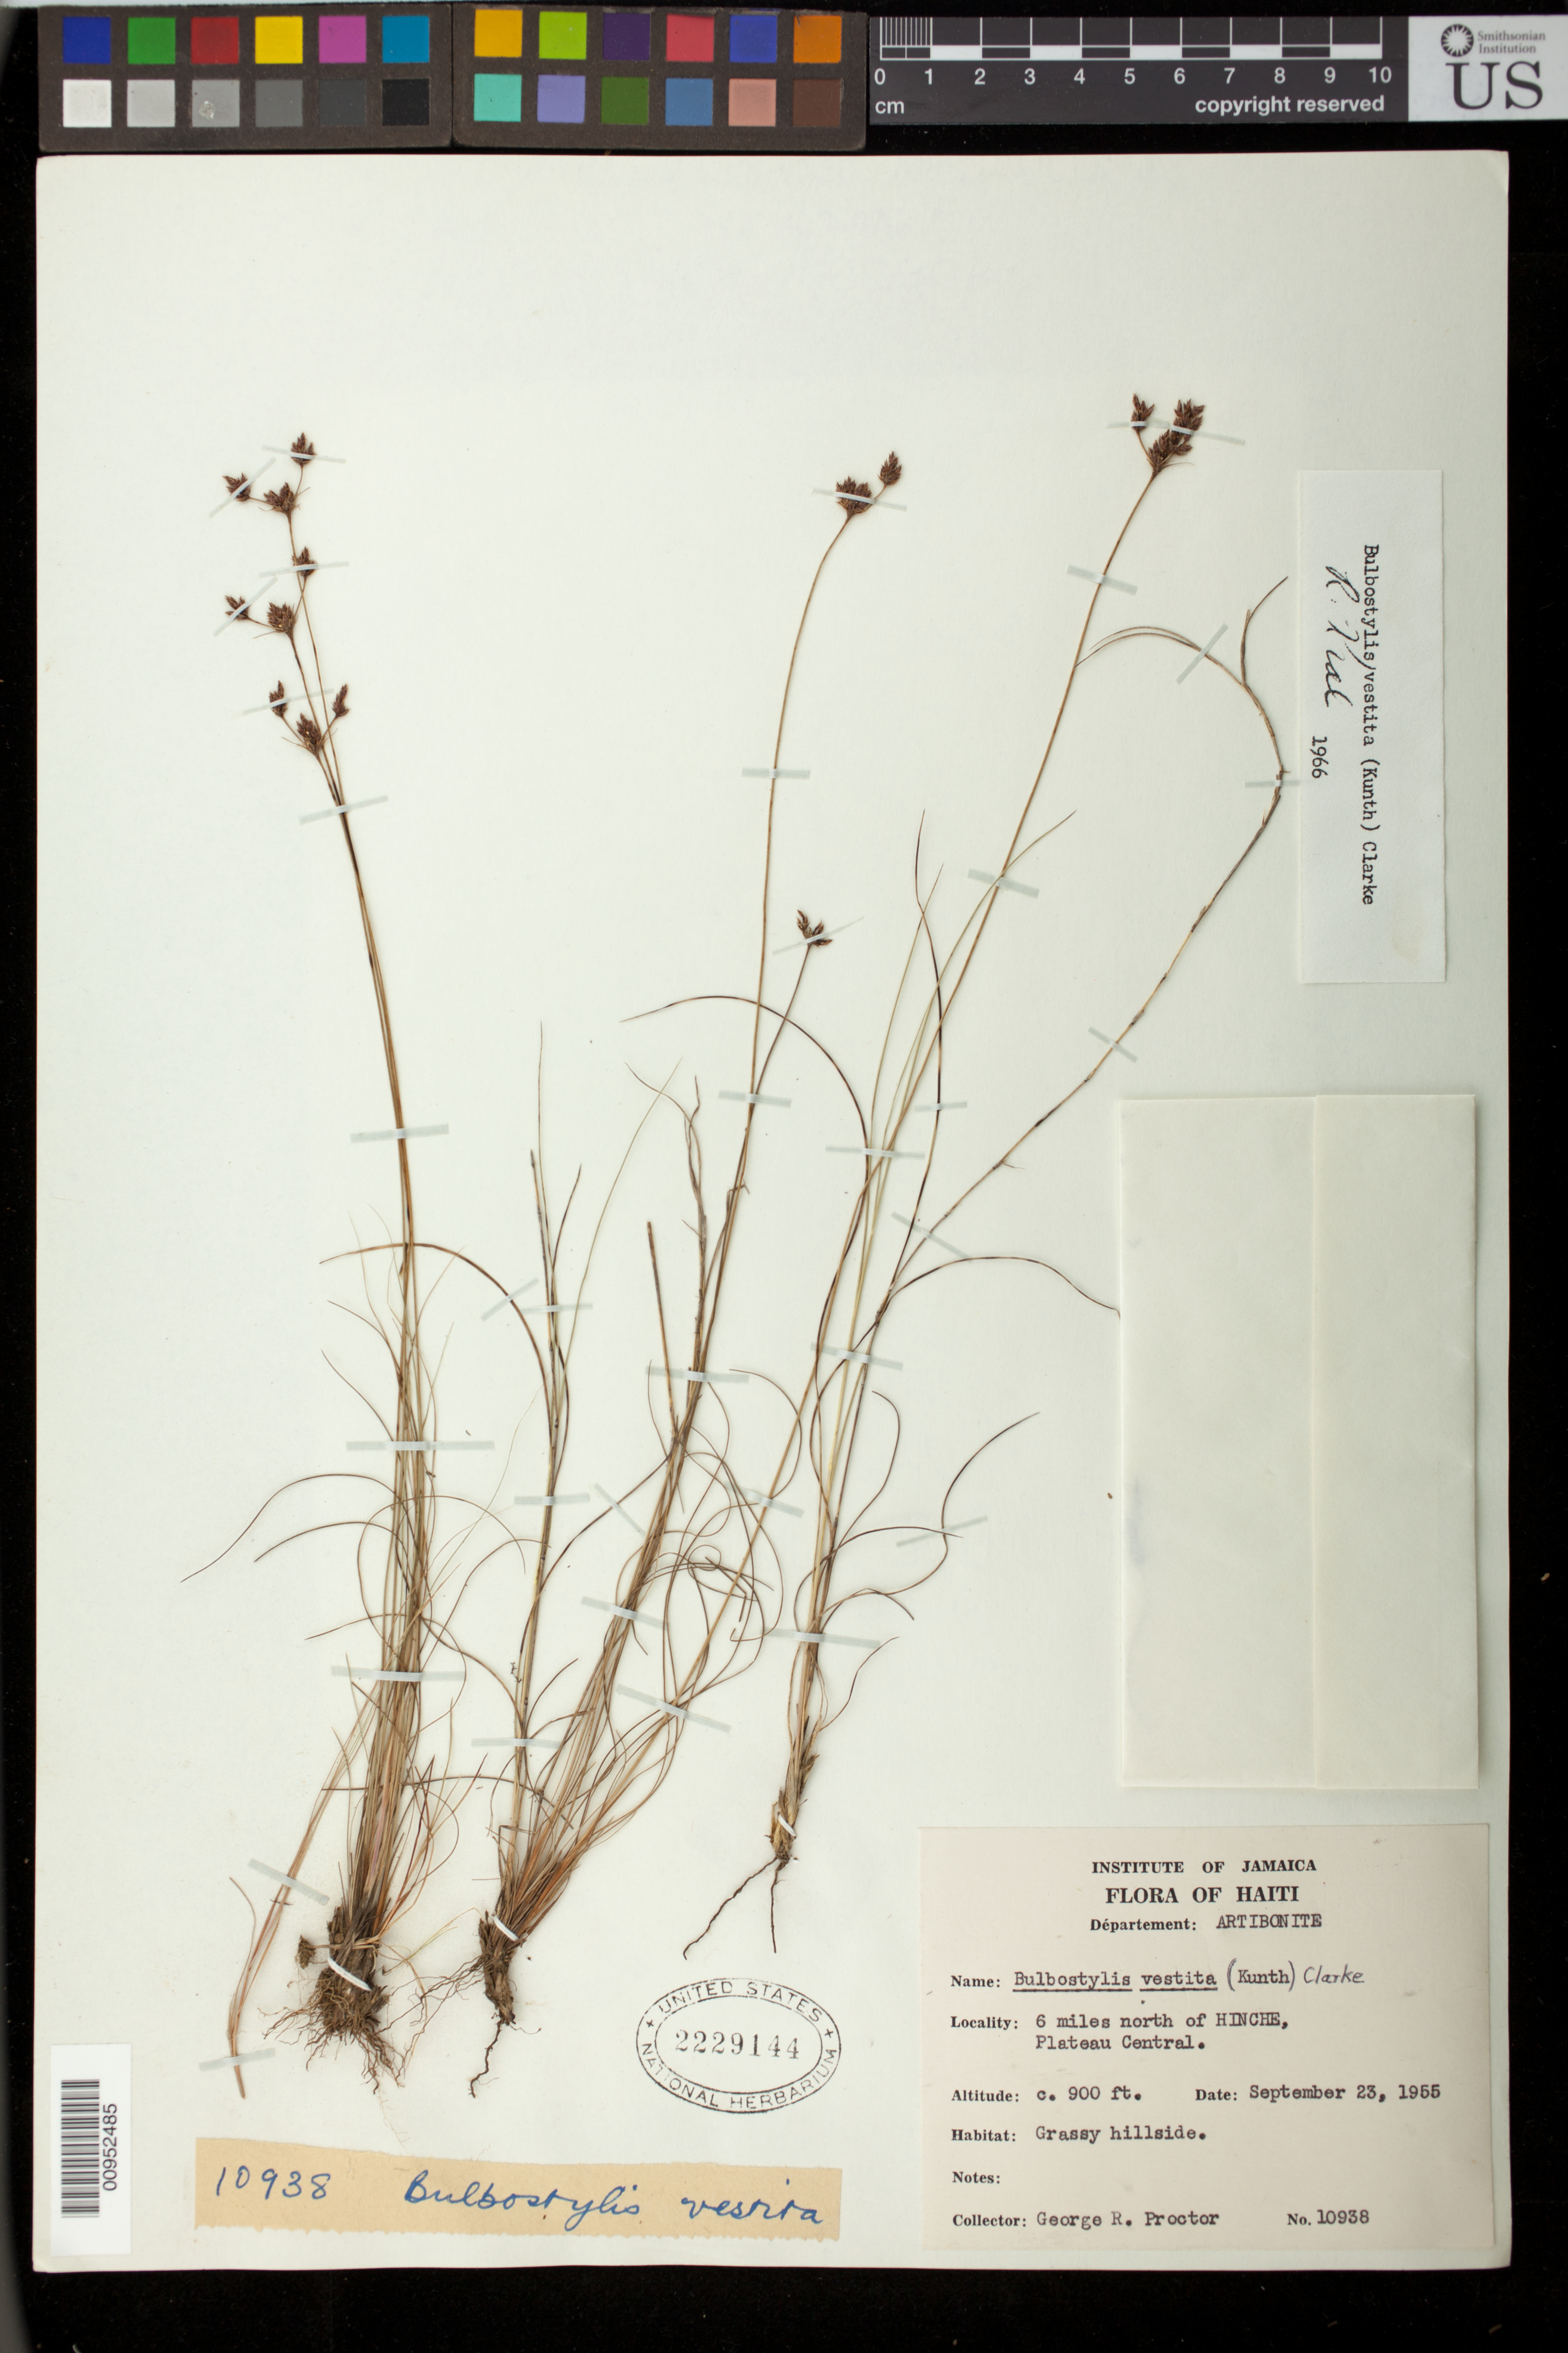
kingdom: Plantae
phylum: Tracheophyta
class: Liliopsida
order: Poales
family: Cyperaceae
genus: Bulbostylis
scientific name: Bulbostylis vestita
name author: (Kunth) C.B. Clarke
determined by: Kral, Robert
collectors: G. R. Proctor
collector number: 10938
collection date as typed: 23 Sep 1955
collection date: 1955-09-23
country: Haiti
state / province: Artibonite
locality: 6 miles N of Hinche, Plateau Central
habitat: Grassy hillside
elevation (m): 274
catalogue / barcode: US 2229144